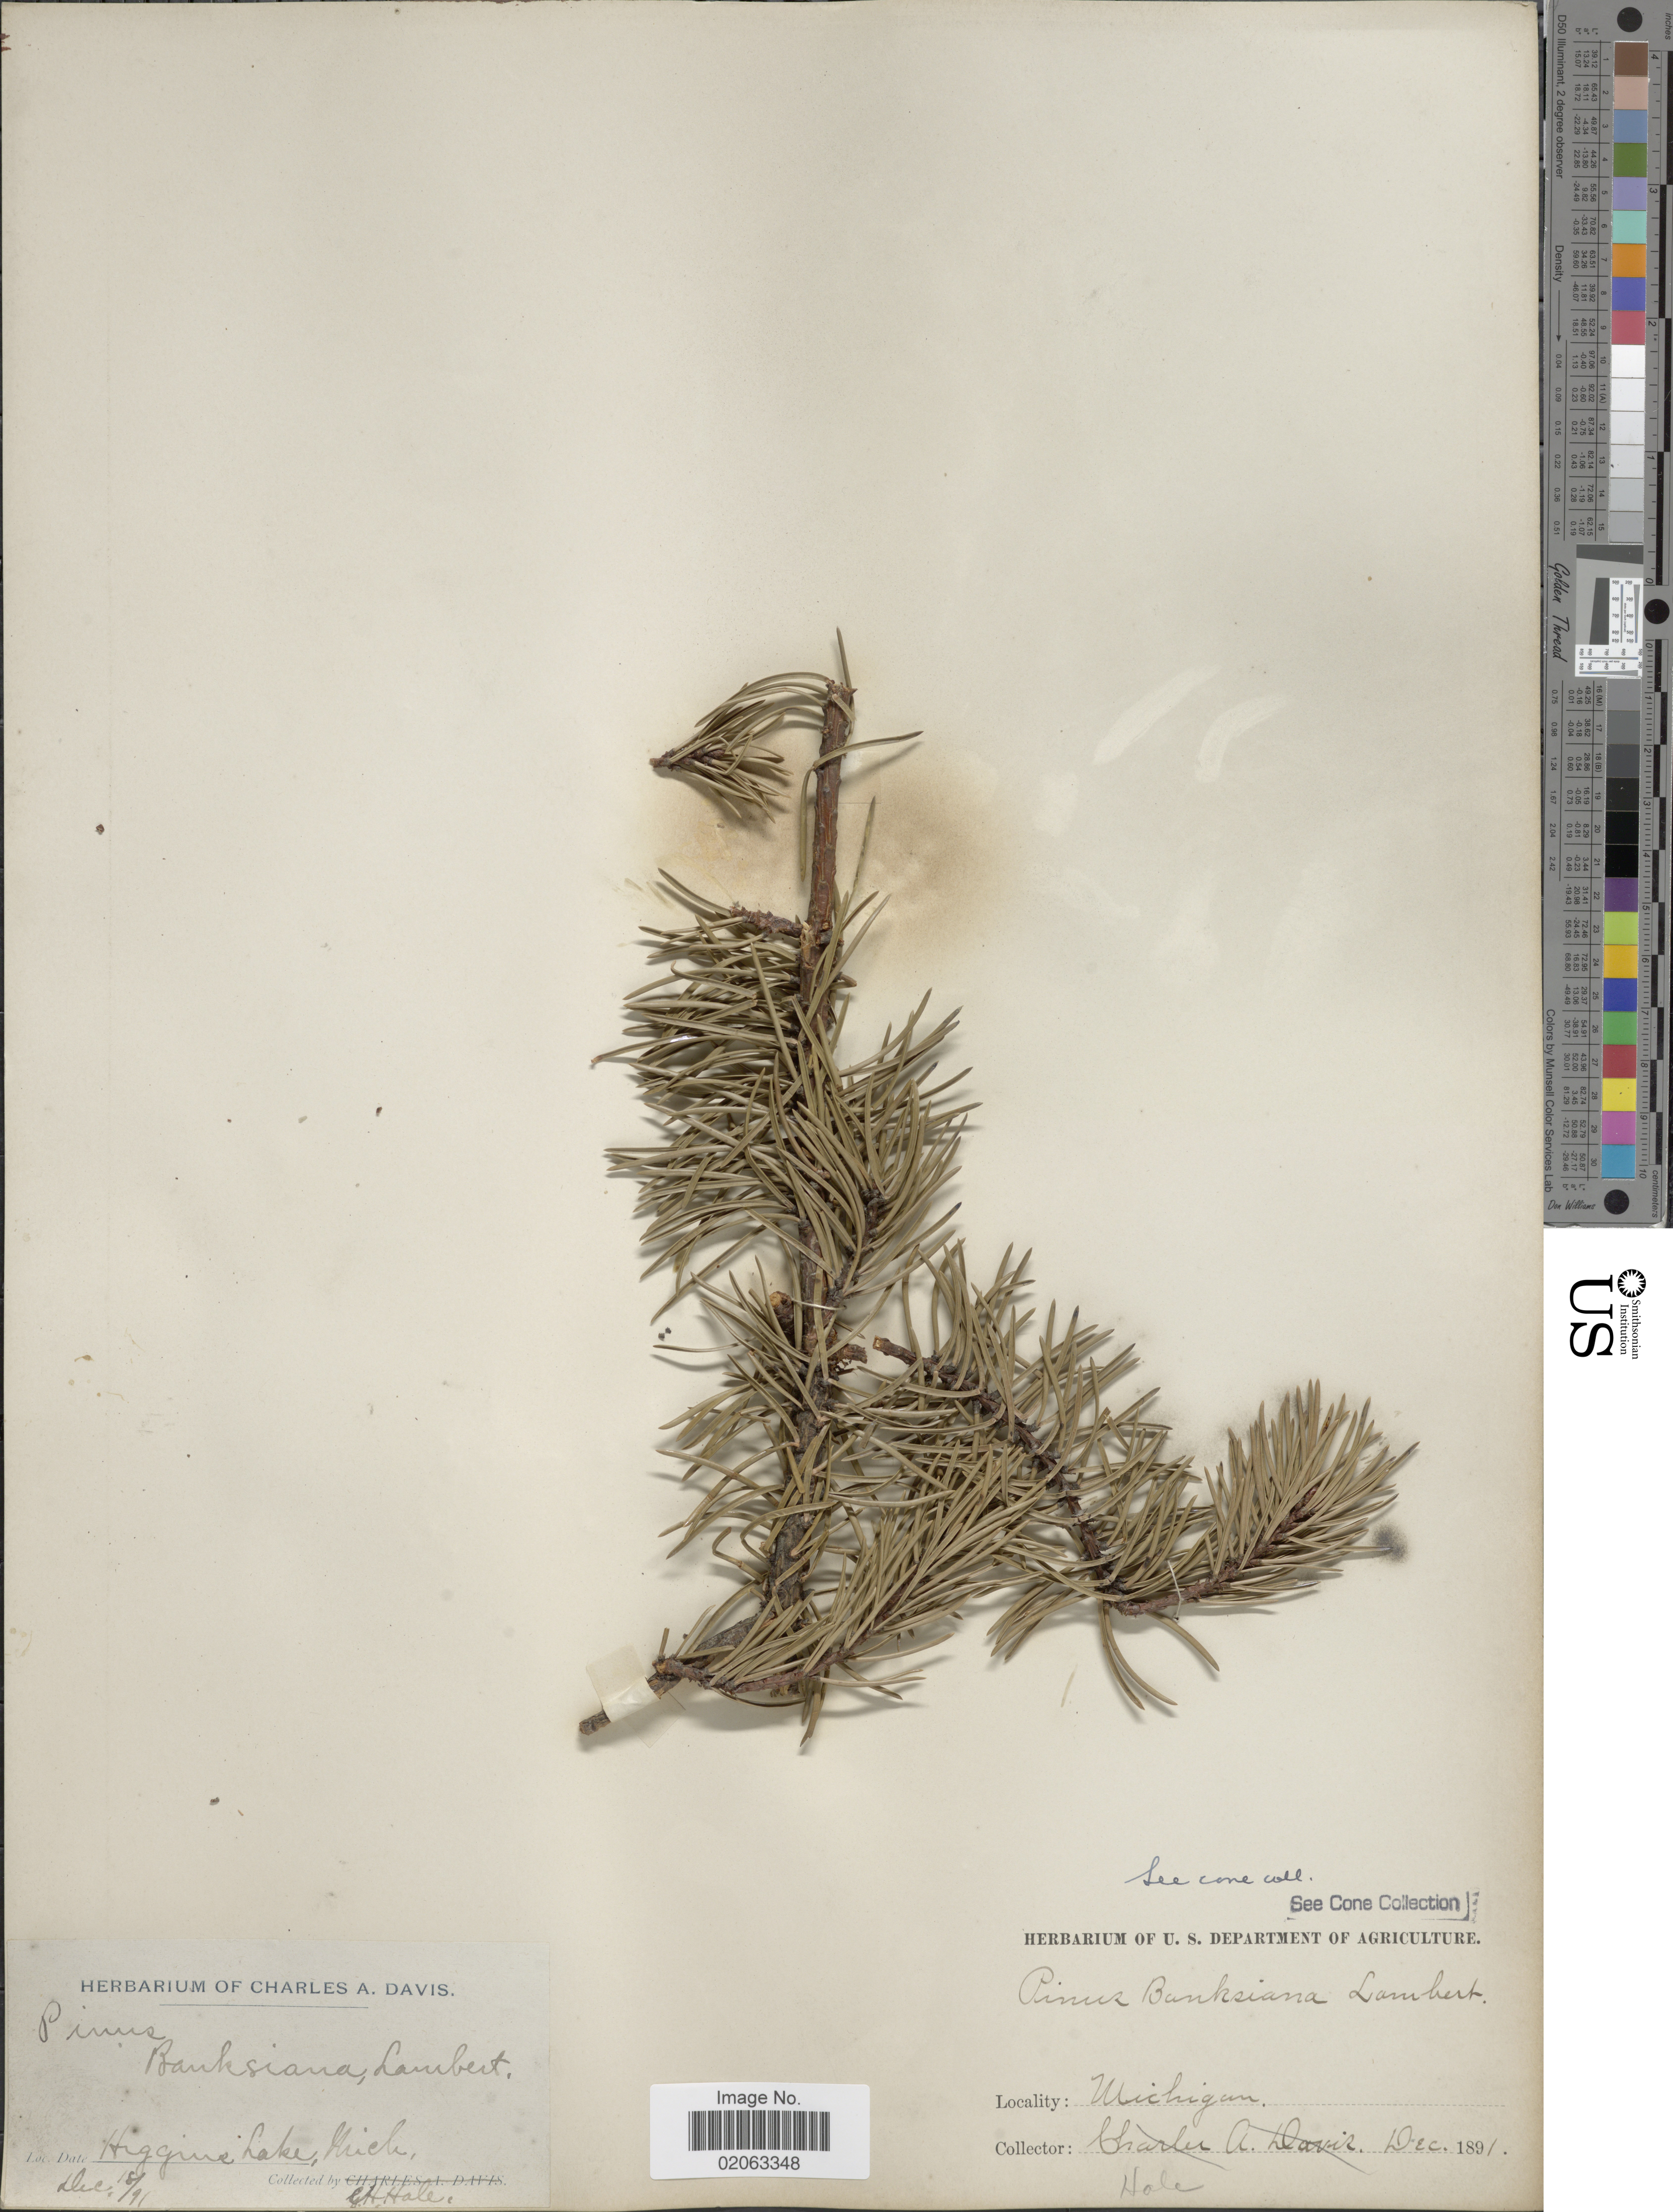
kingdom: Plantae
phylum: Tracheophyta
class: Pinopsida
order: Pinales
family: Pinaceae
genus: Pinus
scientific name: Pinus banksiana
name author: Lamb.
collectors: C. Hale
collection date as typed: Transcribed d/m/y: 18/12/91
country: United States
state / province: Michigan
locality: Higgins Lake